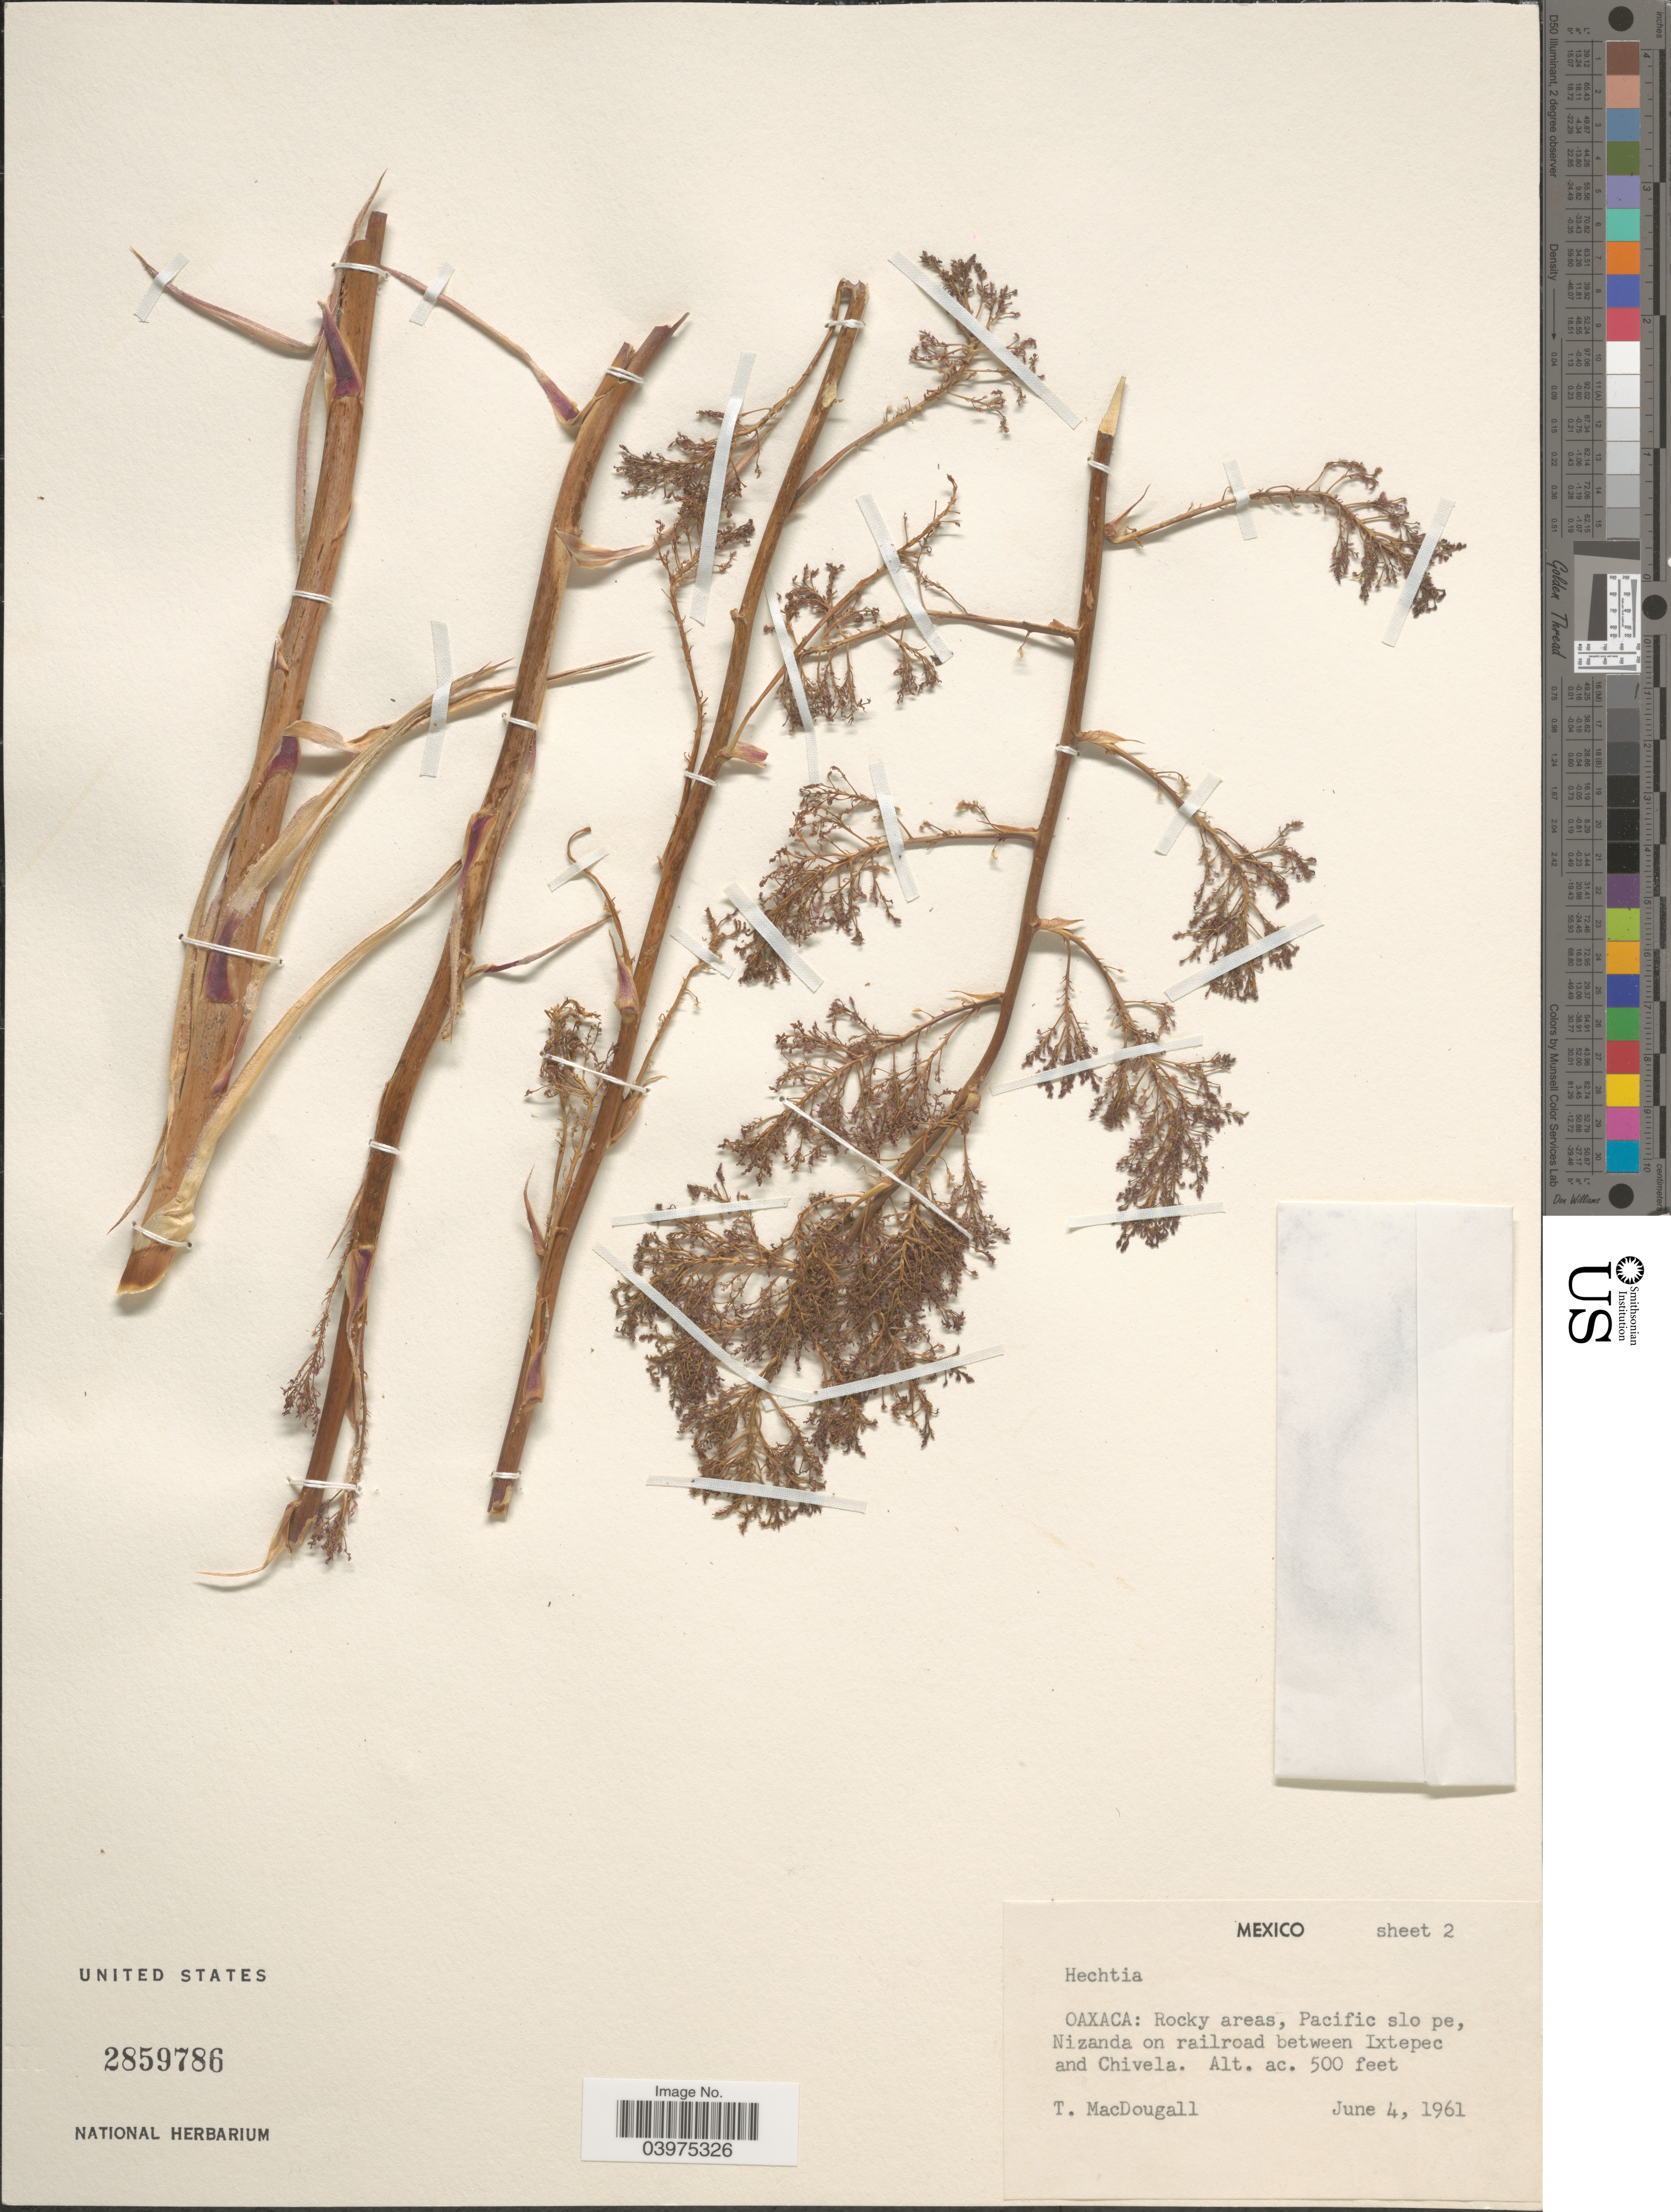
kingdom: Plantae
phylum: Tracheophyta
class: Liliopsida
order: Poales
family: Bromeliaceae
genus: Hechtia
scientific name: Hechtia sp.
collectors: T. B. MacDougall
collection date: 1961-06-04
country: Mexico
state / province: Oaxaca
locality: Rocky areas, Pacific slope, Nizanda on railroad between Ixtepec and Chivela.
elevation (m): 152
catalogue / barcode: US 2859786